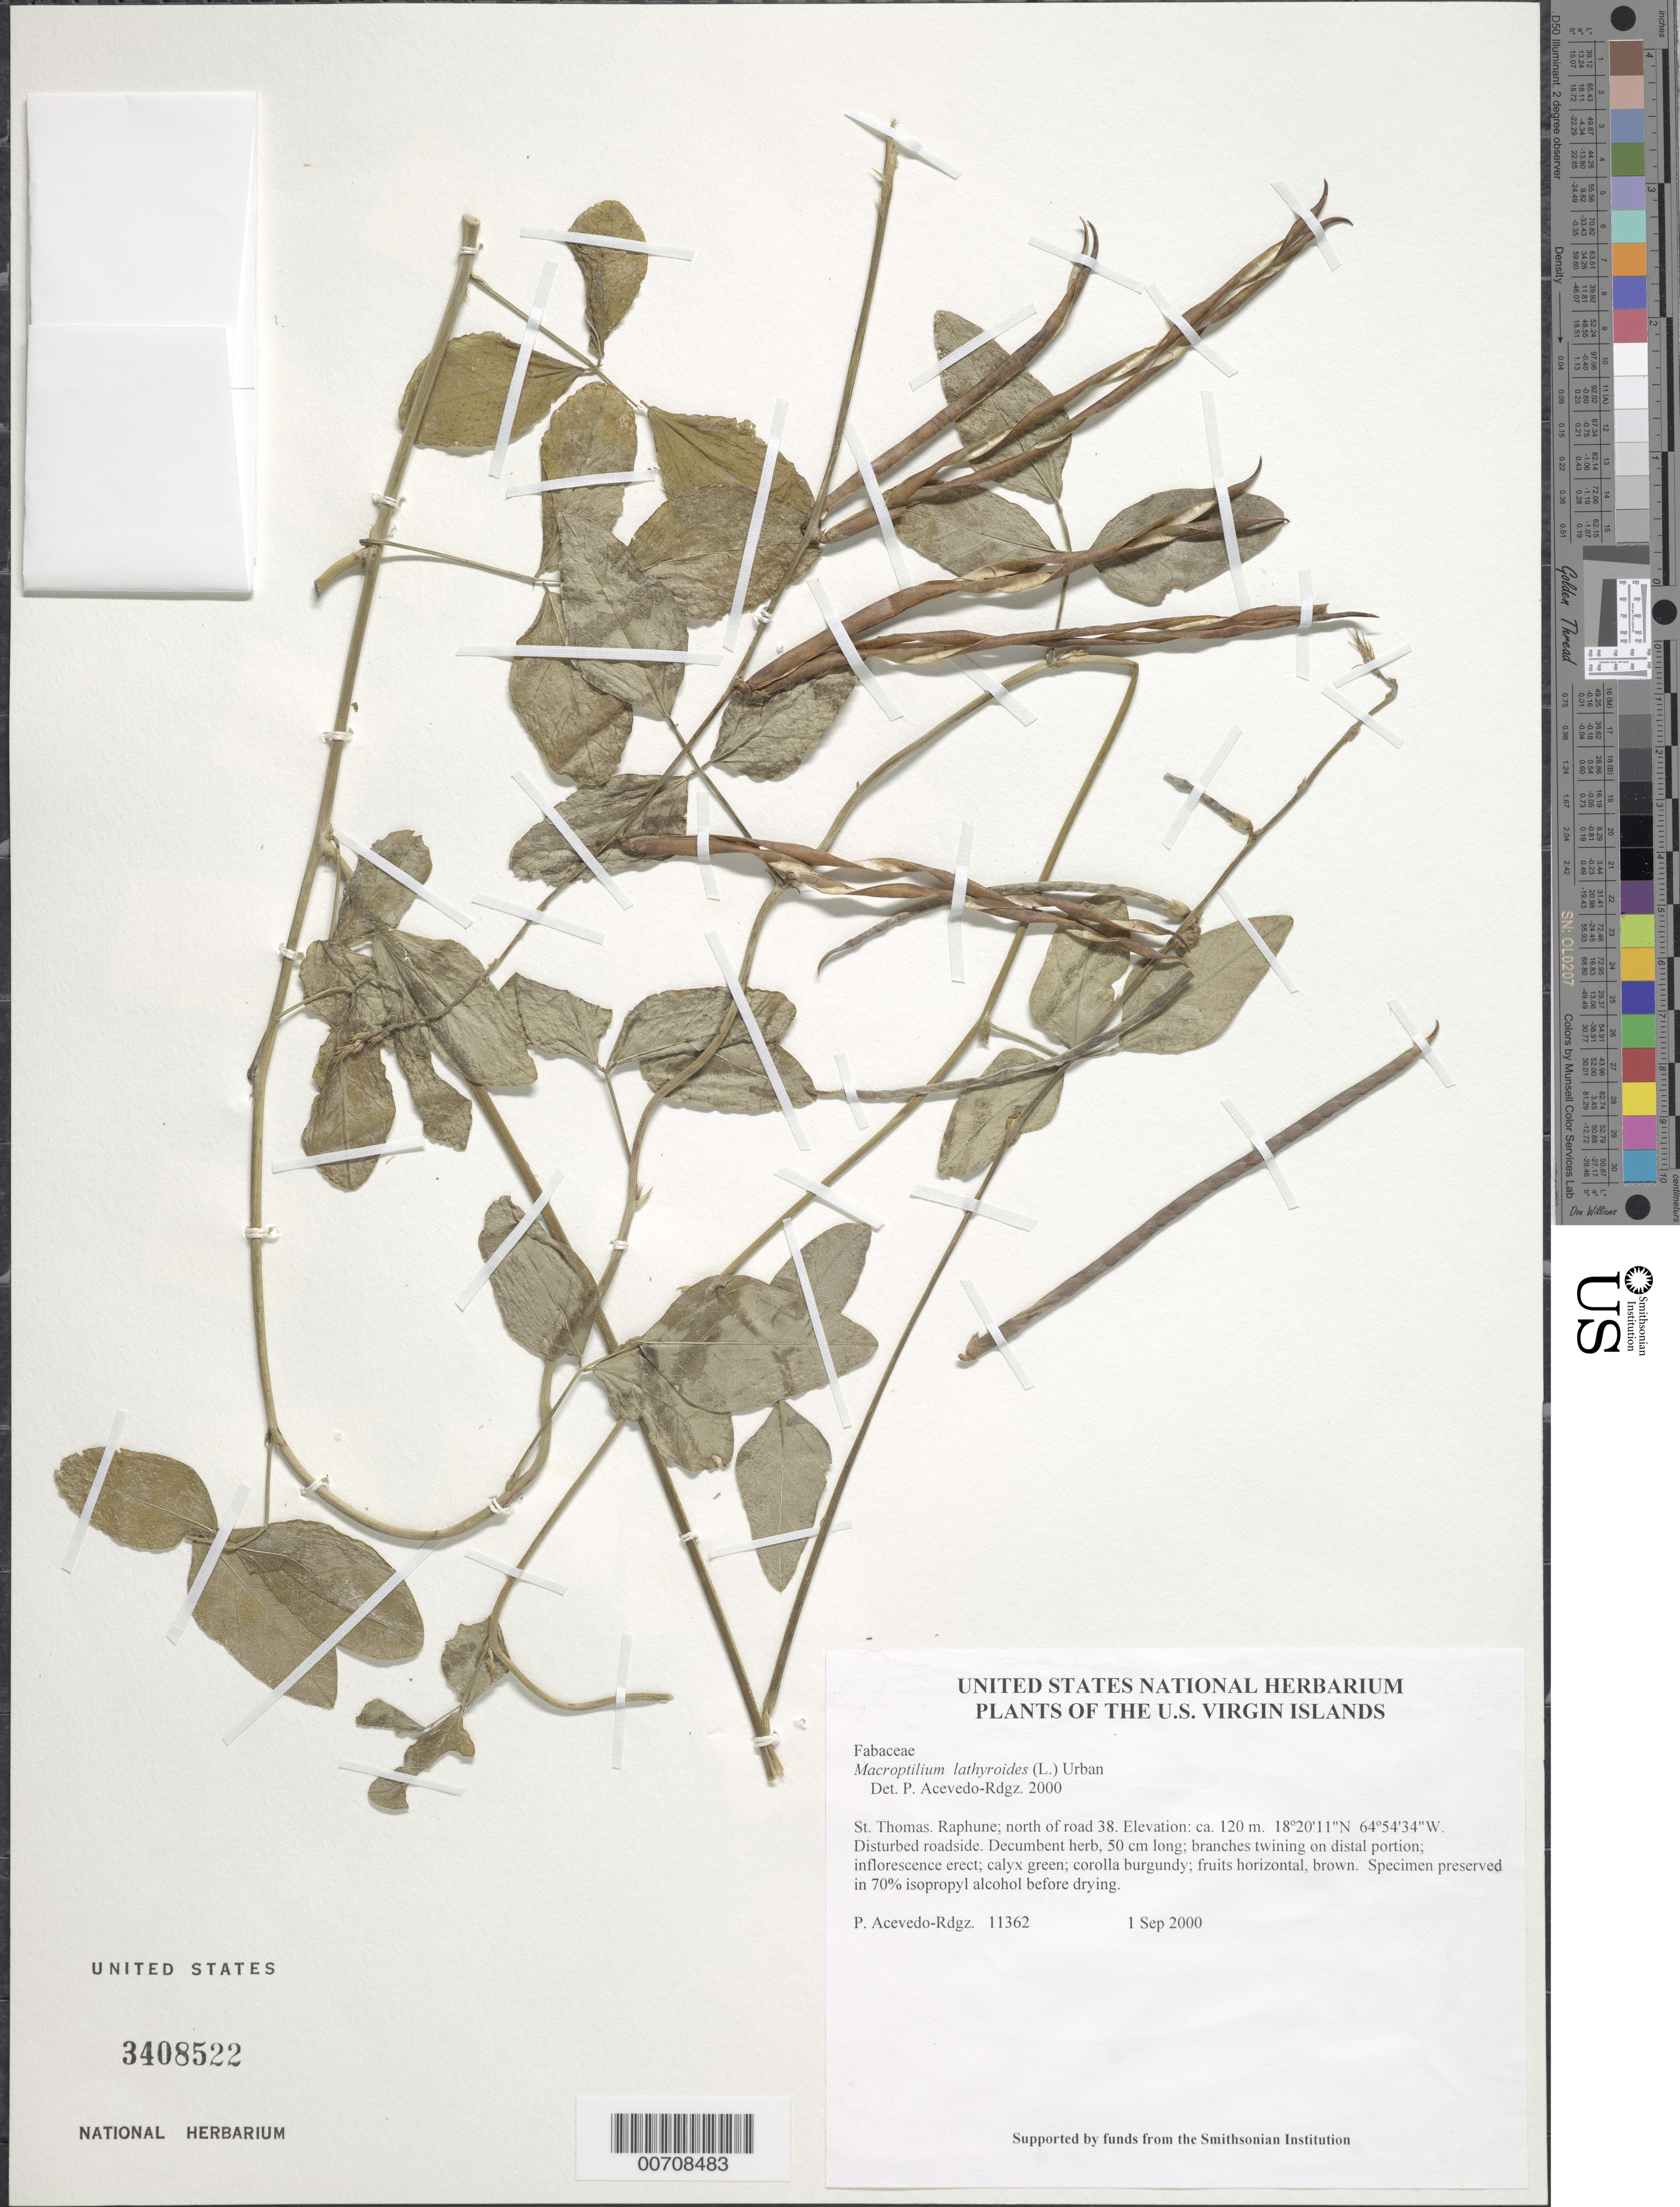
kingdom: Plantae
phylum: Tracheophyta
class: Magnoliopsida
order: Fabales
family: Fabaceae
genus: Macroptilium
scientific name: Macroptilium lathyroides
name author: (L.) Urb.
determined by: Acevedo-Rodríguez, P., (BOT), Smithsonian Institution - National Museum of Natural History (UNITED STATES)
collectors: P. Acevedo-Rodr.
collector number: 11362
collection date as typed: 01 Sep 2000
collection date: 2000-09-01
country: U.S. Virgin Islands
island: St. Thomas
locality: Raphune; north of road 38.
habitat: Disturbed roadside.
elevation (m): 120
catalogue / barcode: US 3408522